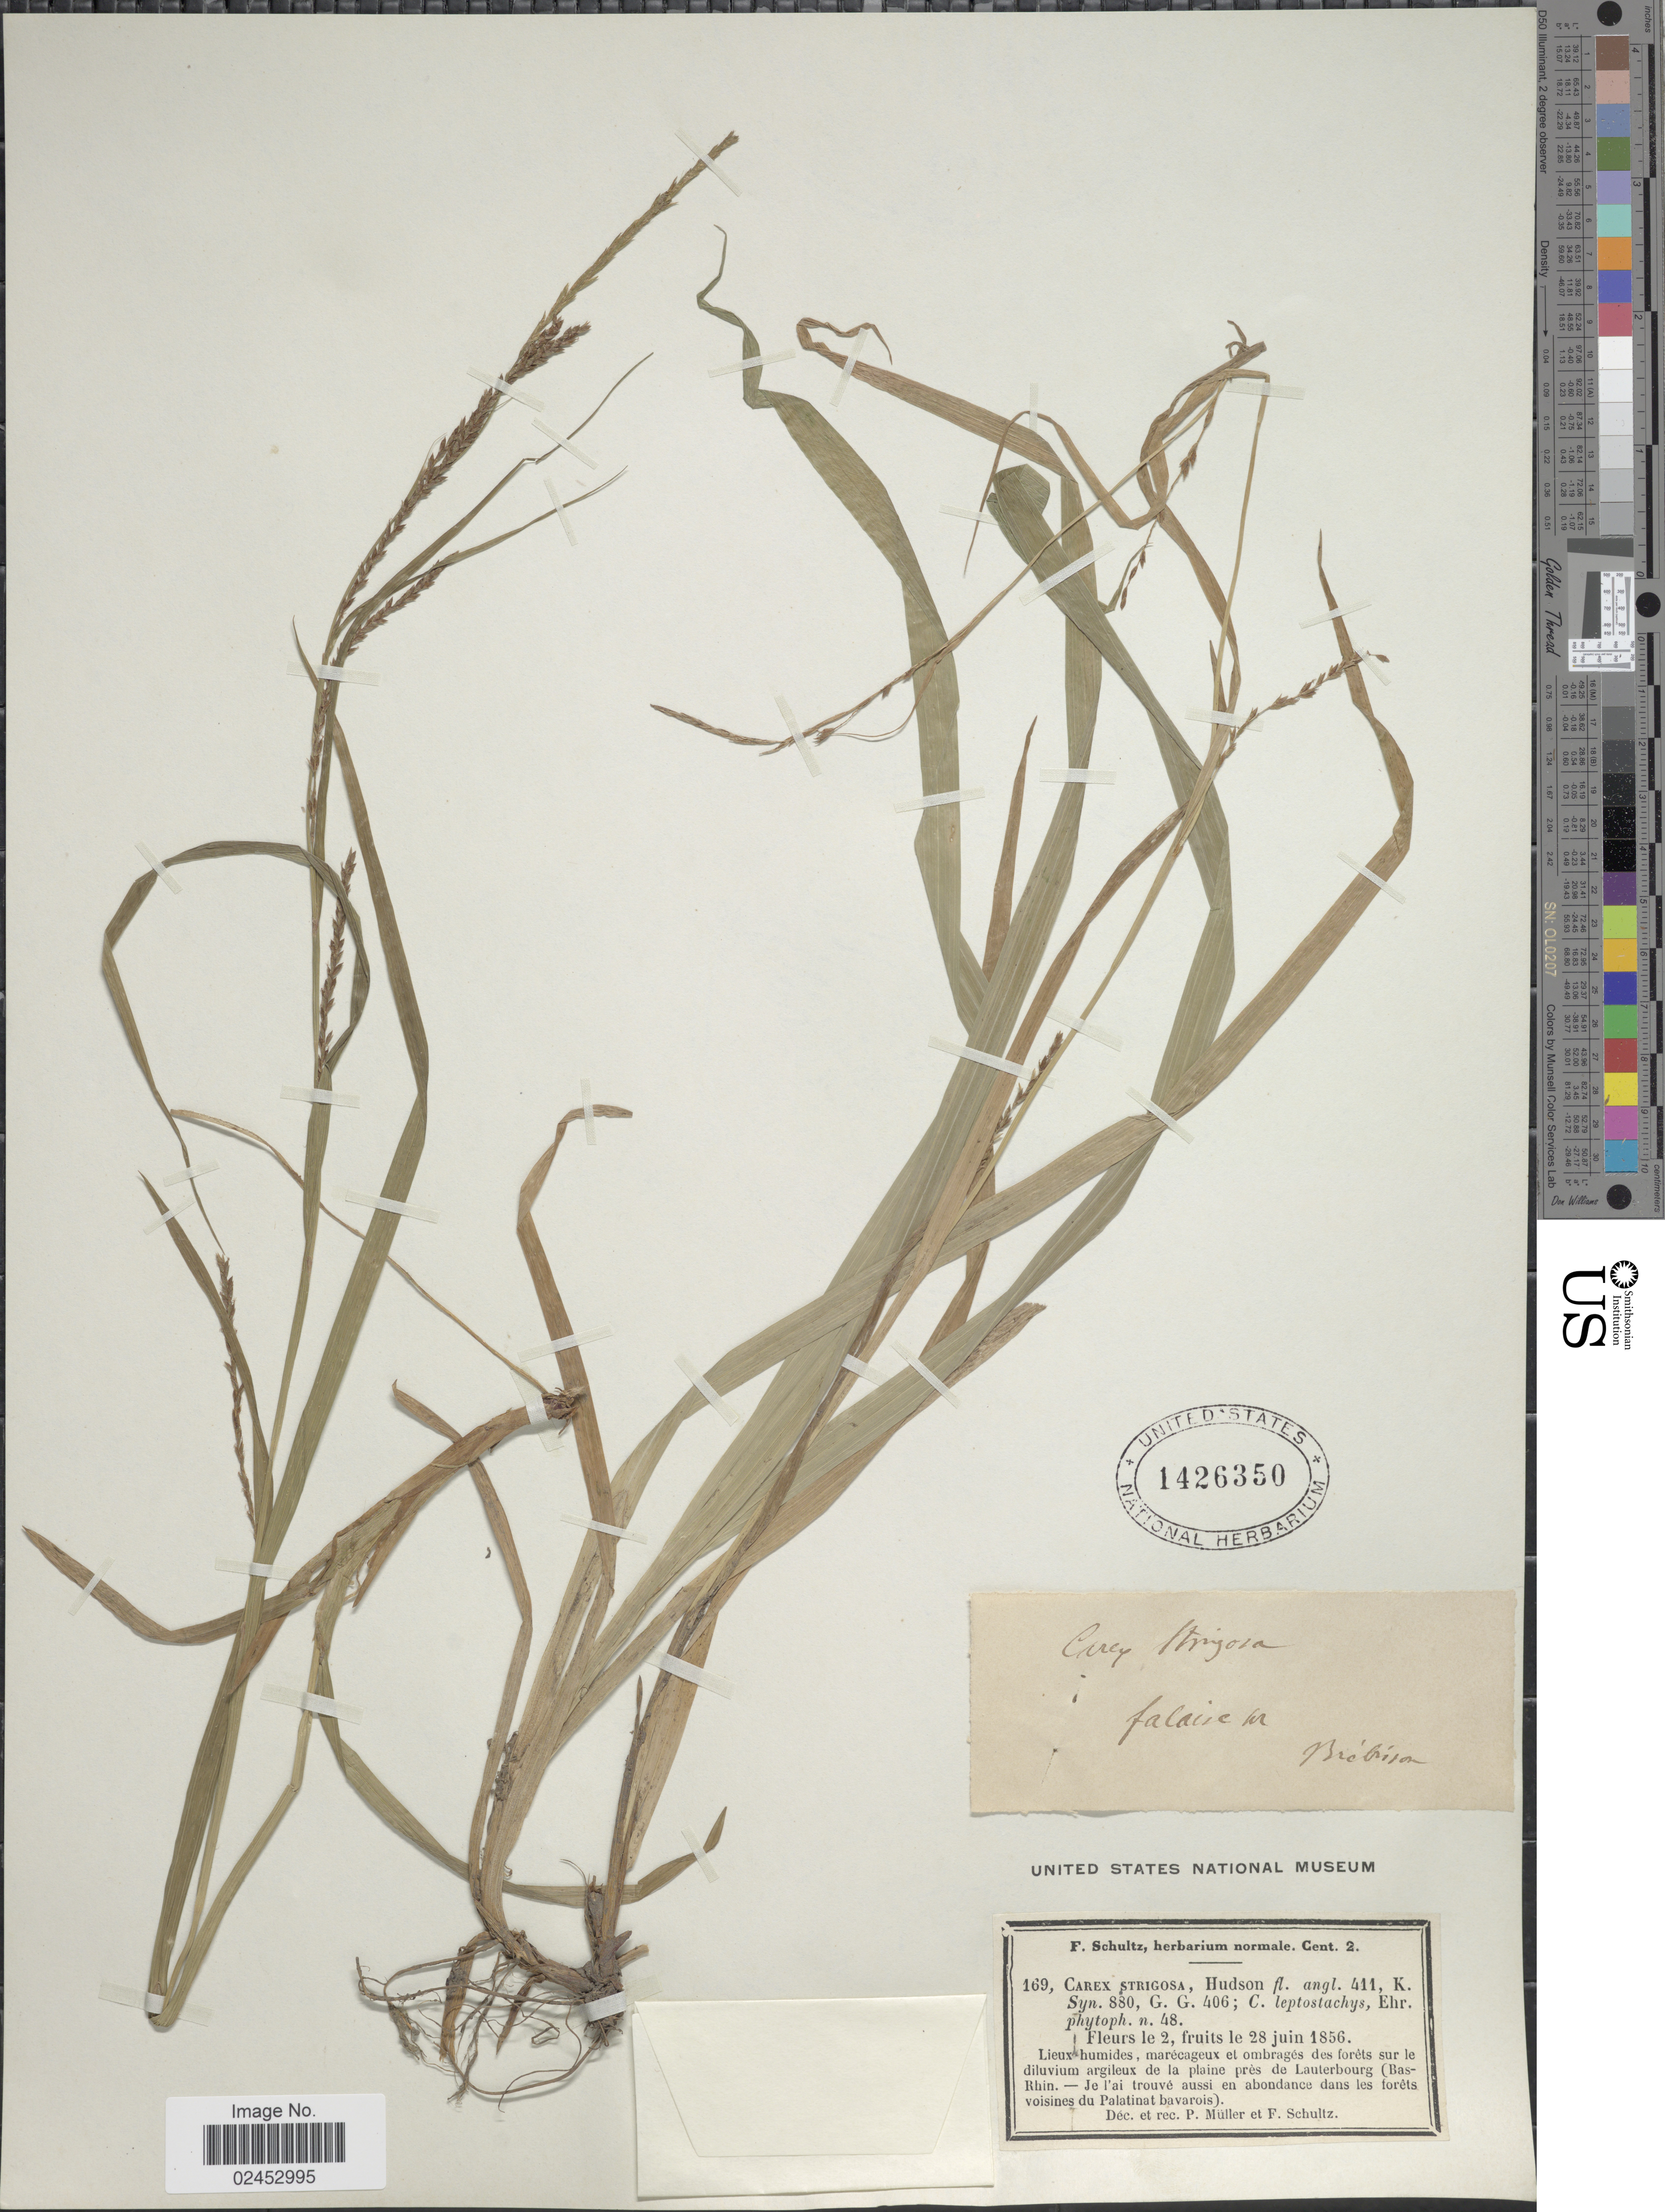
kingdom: Plantae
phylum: Tracheophyta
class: Liliopsida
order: Poales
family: Cyperaceae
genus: Carex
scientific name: Carex strigosa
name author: Huds.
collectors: P. Müller & F. Schultz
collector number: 169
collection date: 1856-06-02/1956-06-28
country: France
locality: Lieux humides, marecageux el ombrages des forets sur le diluvium argileux de la plaine pres de Lauterbourg (Bas-Rhin.-Je l'ai trouve aussi en abondance dans les forets voisines du Palatinat bavarois), falacie nr Brebrison [interpreted]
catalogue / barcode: US 1426350